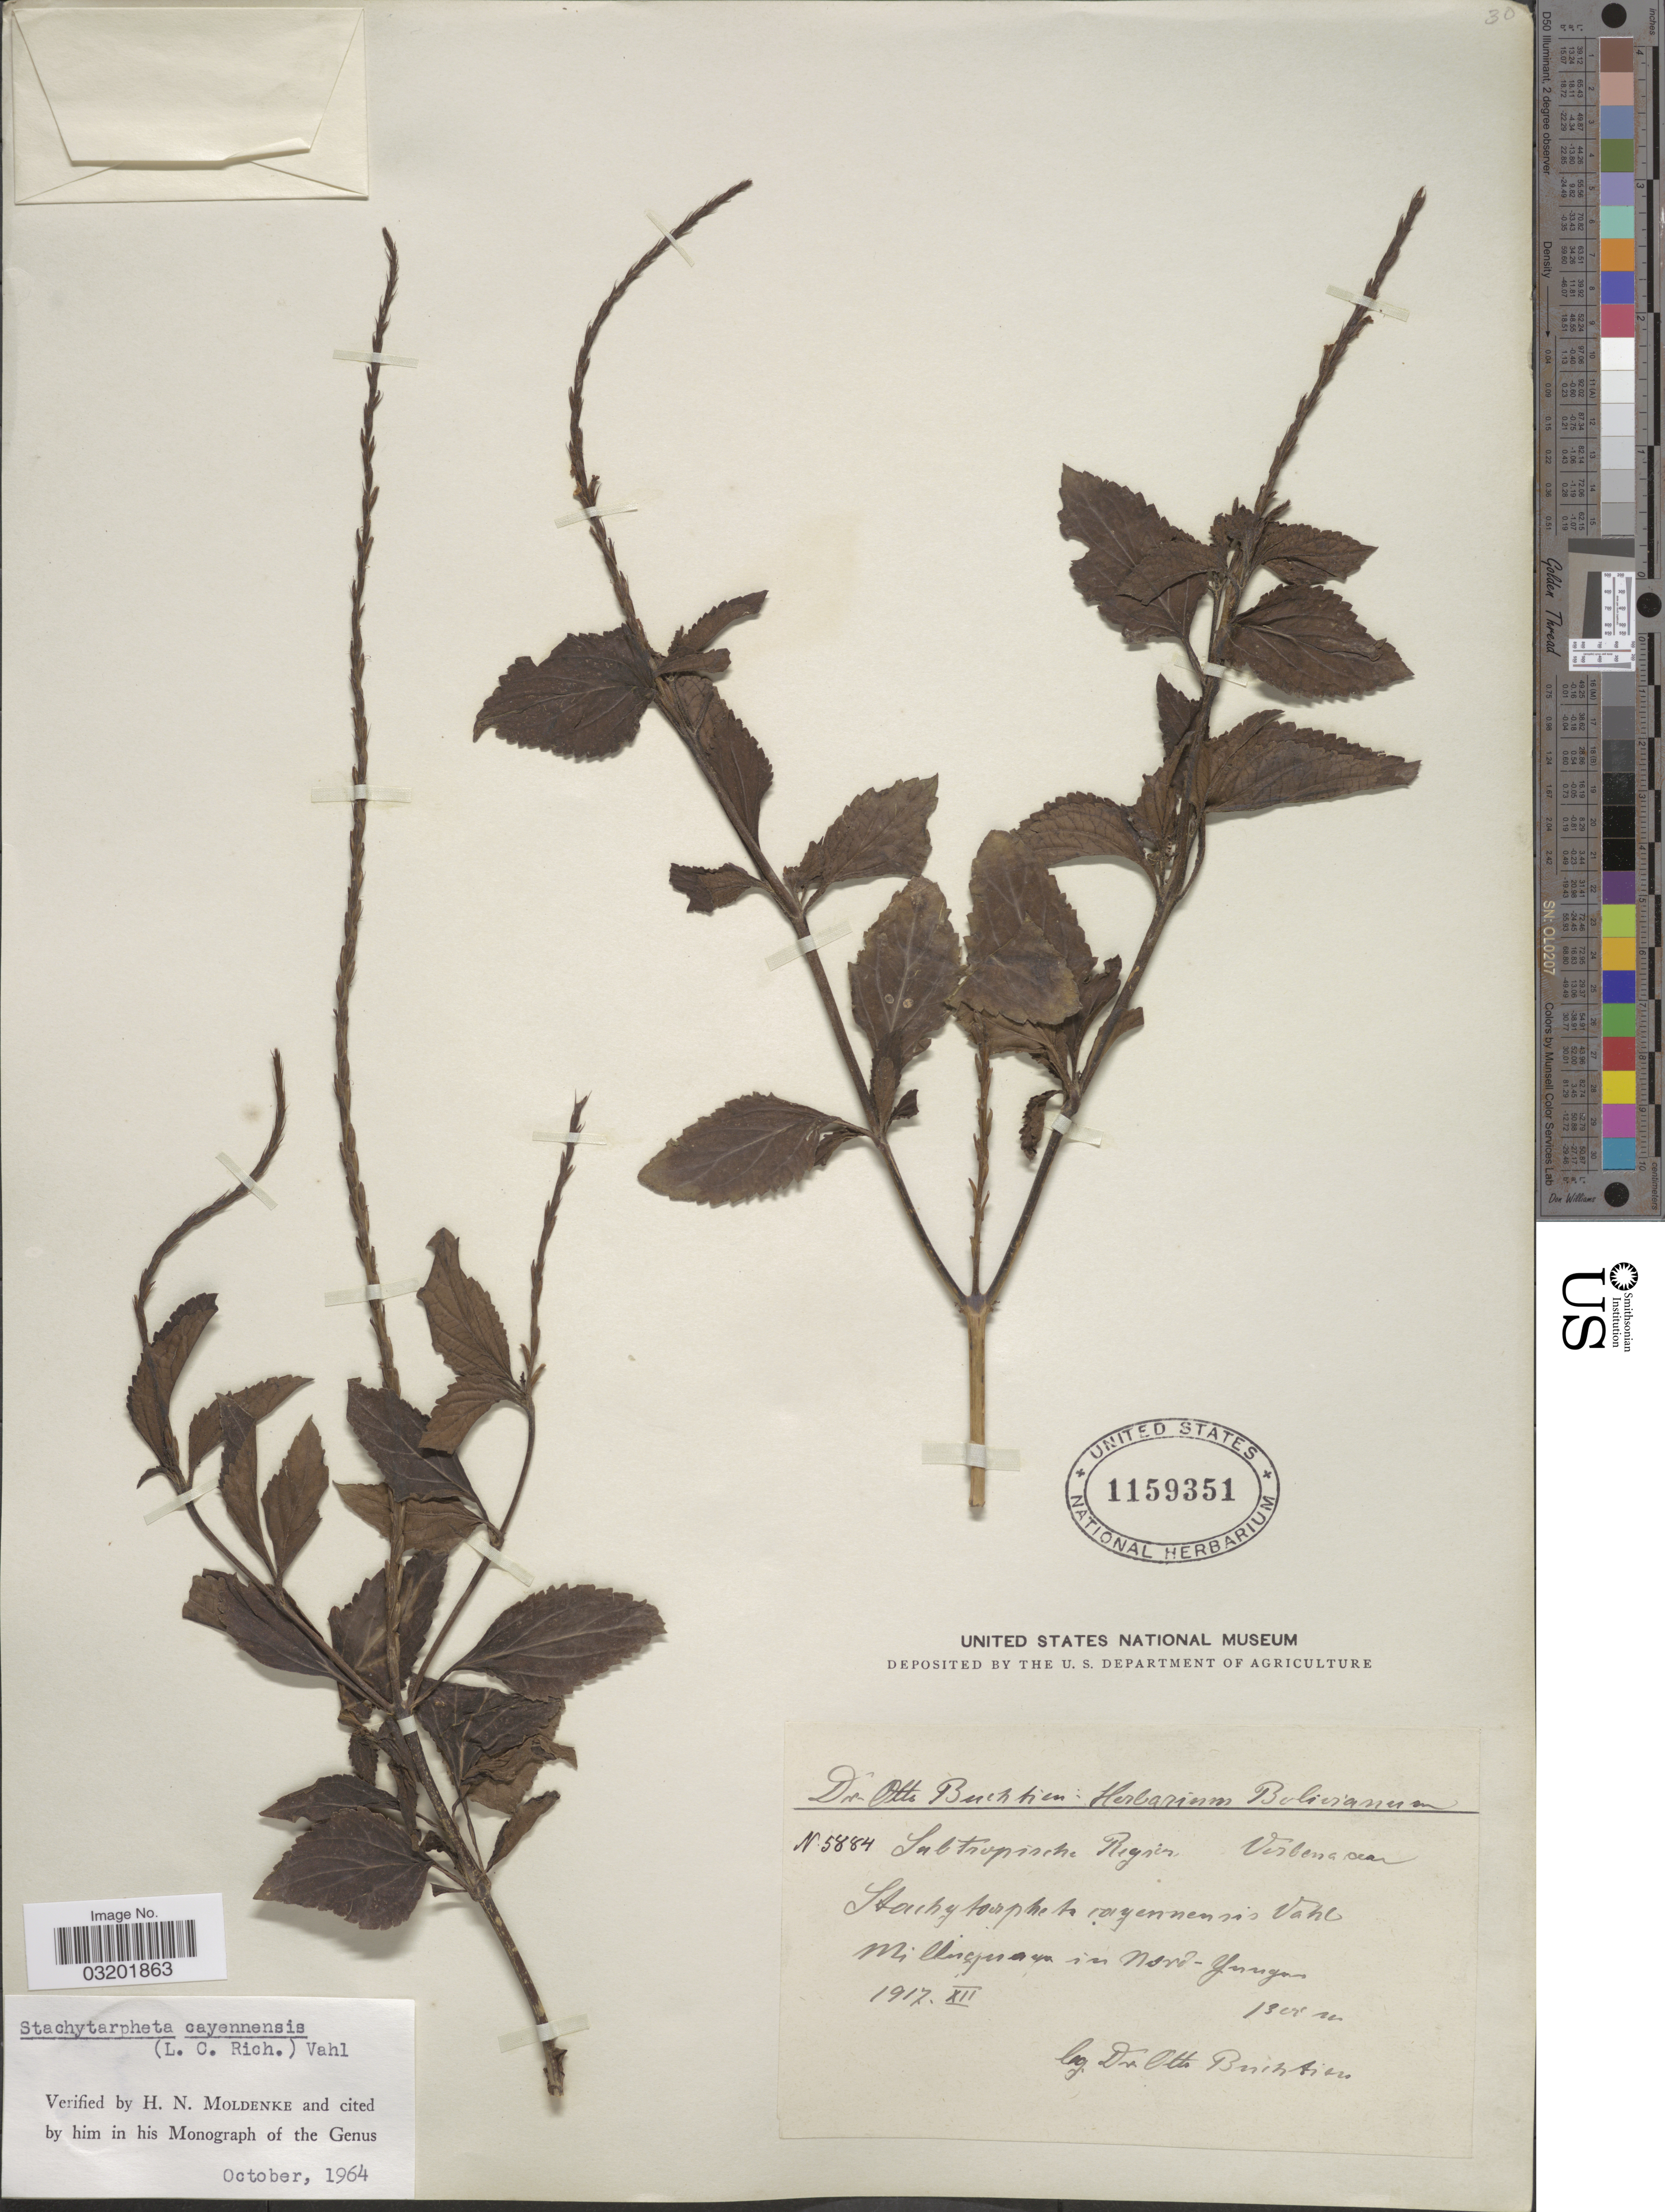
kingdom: Plantae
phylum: Tracheophyta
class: Magnoliopsida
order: Lamiales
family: Verbenaceae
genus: Stachytarpheta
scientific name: Stachytarpheta cayennensis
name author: (Rich.) Vahl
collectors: O. Buchtien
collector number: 5884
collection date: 1917-12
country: Bolivia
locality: Subtropische Region. Milluguaya in Nord-Yungas.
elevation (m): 1300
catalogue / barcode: US 1159351